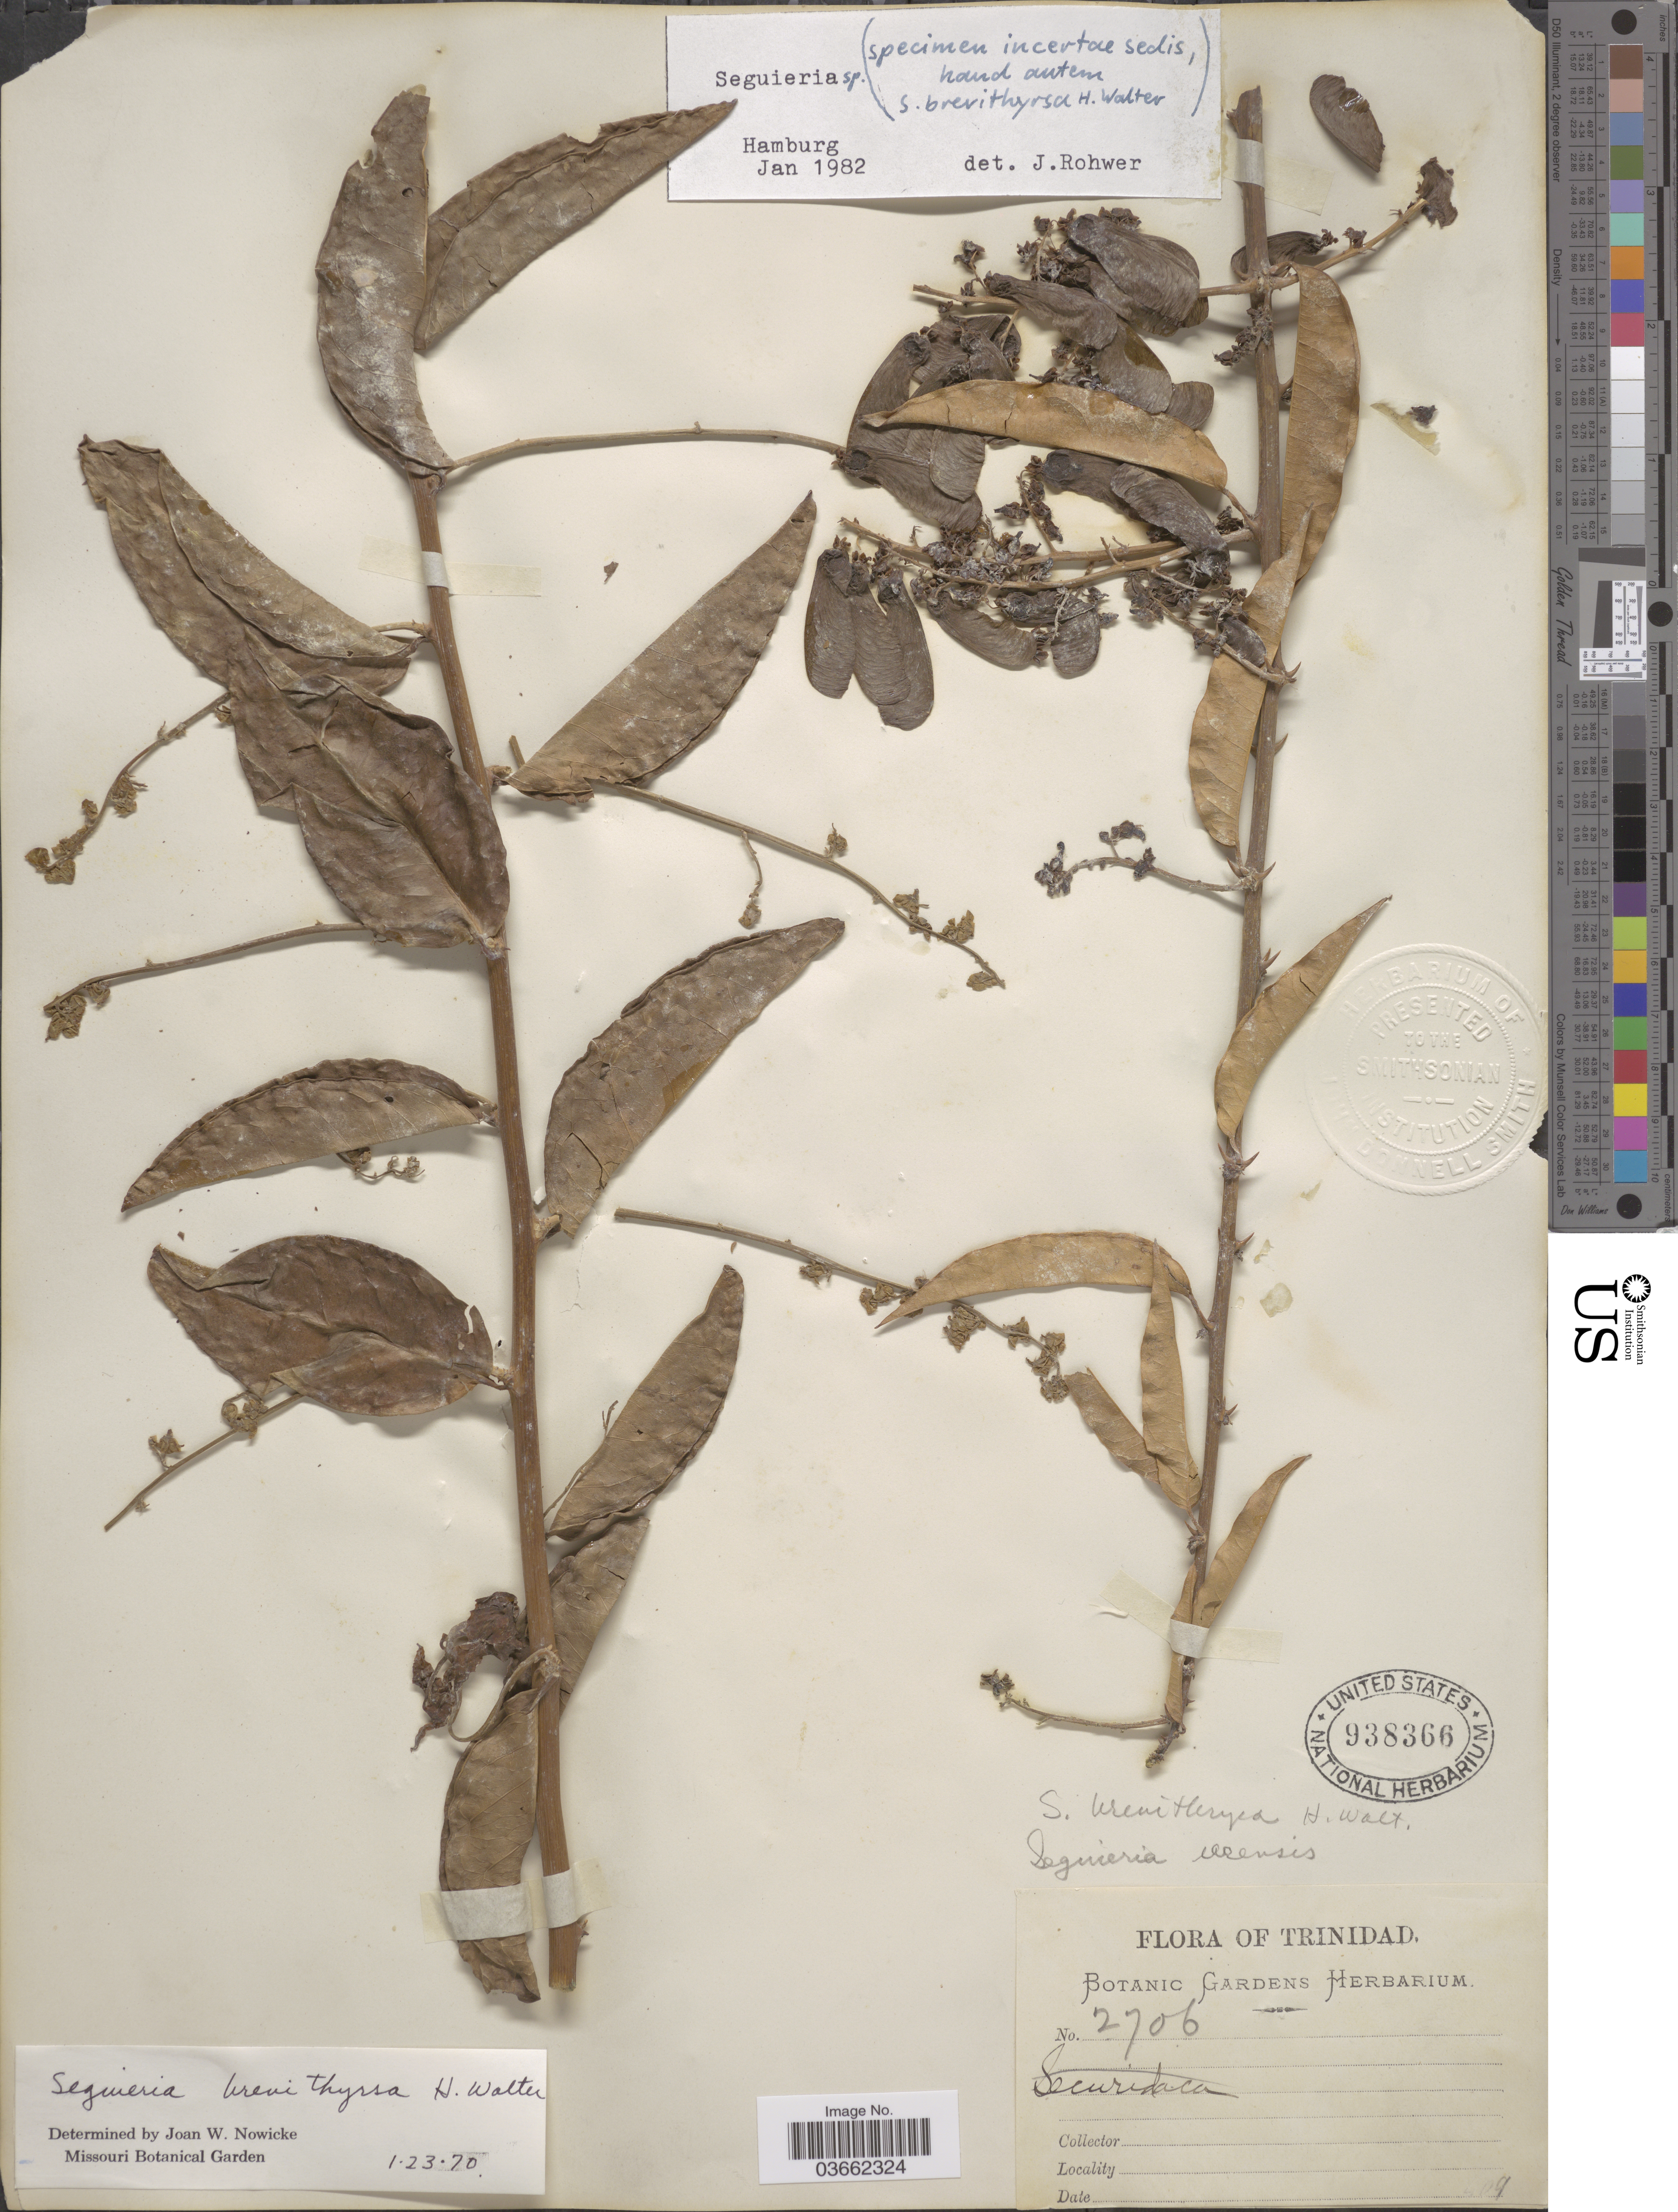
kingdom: Plantae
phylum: Tracheophyta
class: Magnoliopsida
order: Caryophyllales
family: Phytolaccaceae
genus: Seguieria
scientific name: Seguieria brevithyrsa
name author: H. Walter in Engl.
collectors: ex herb. Botanic Gardens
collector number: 2706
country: Trinidad and Tobago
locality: Trinidad.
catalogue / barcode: US 938366